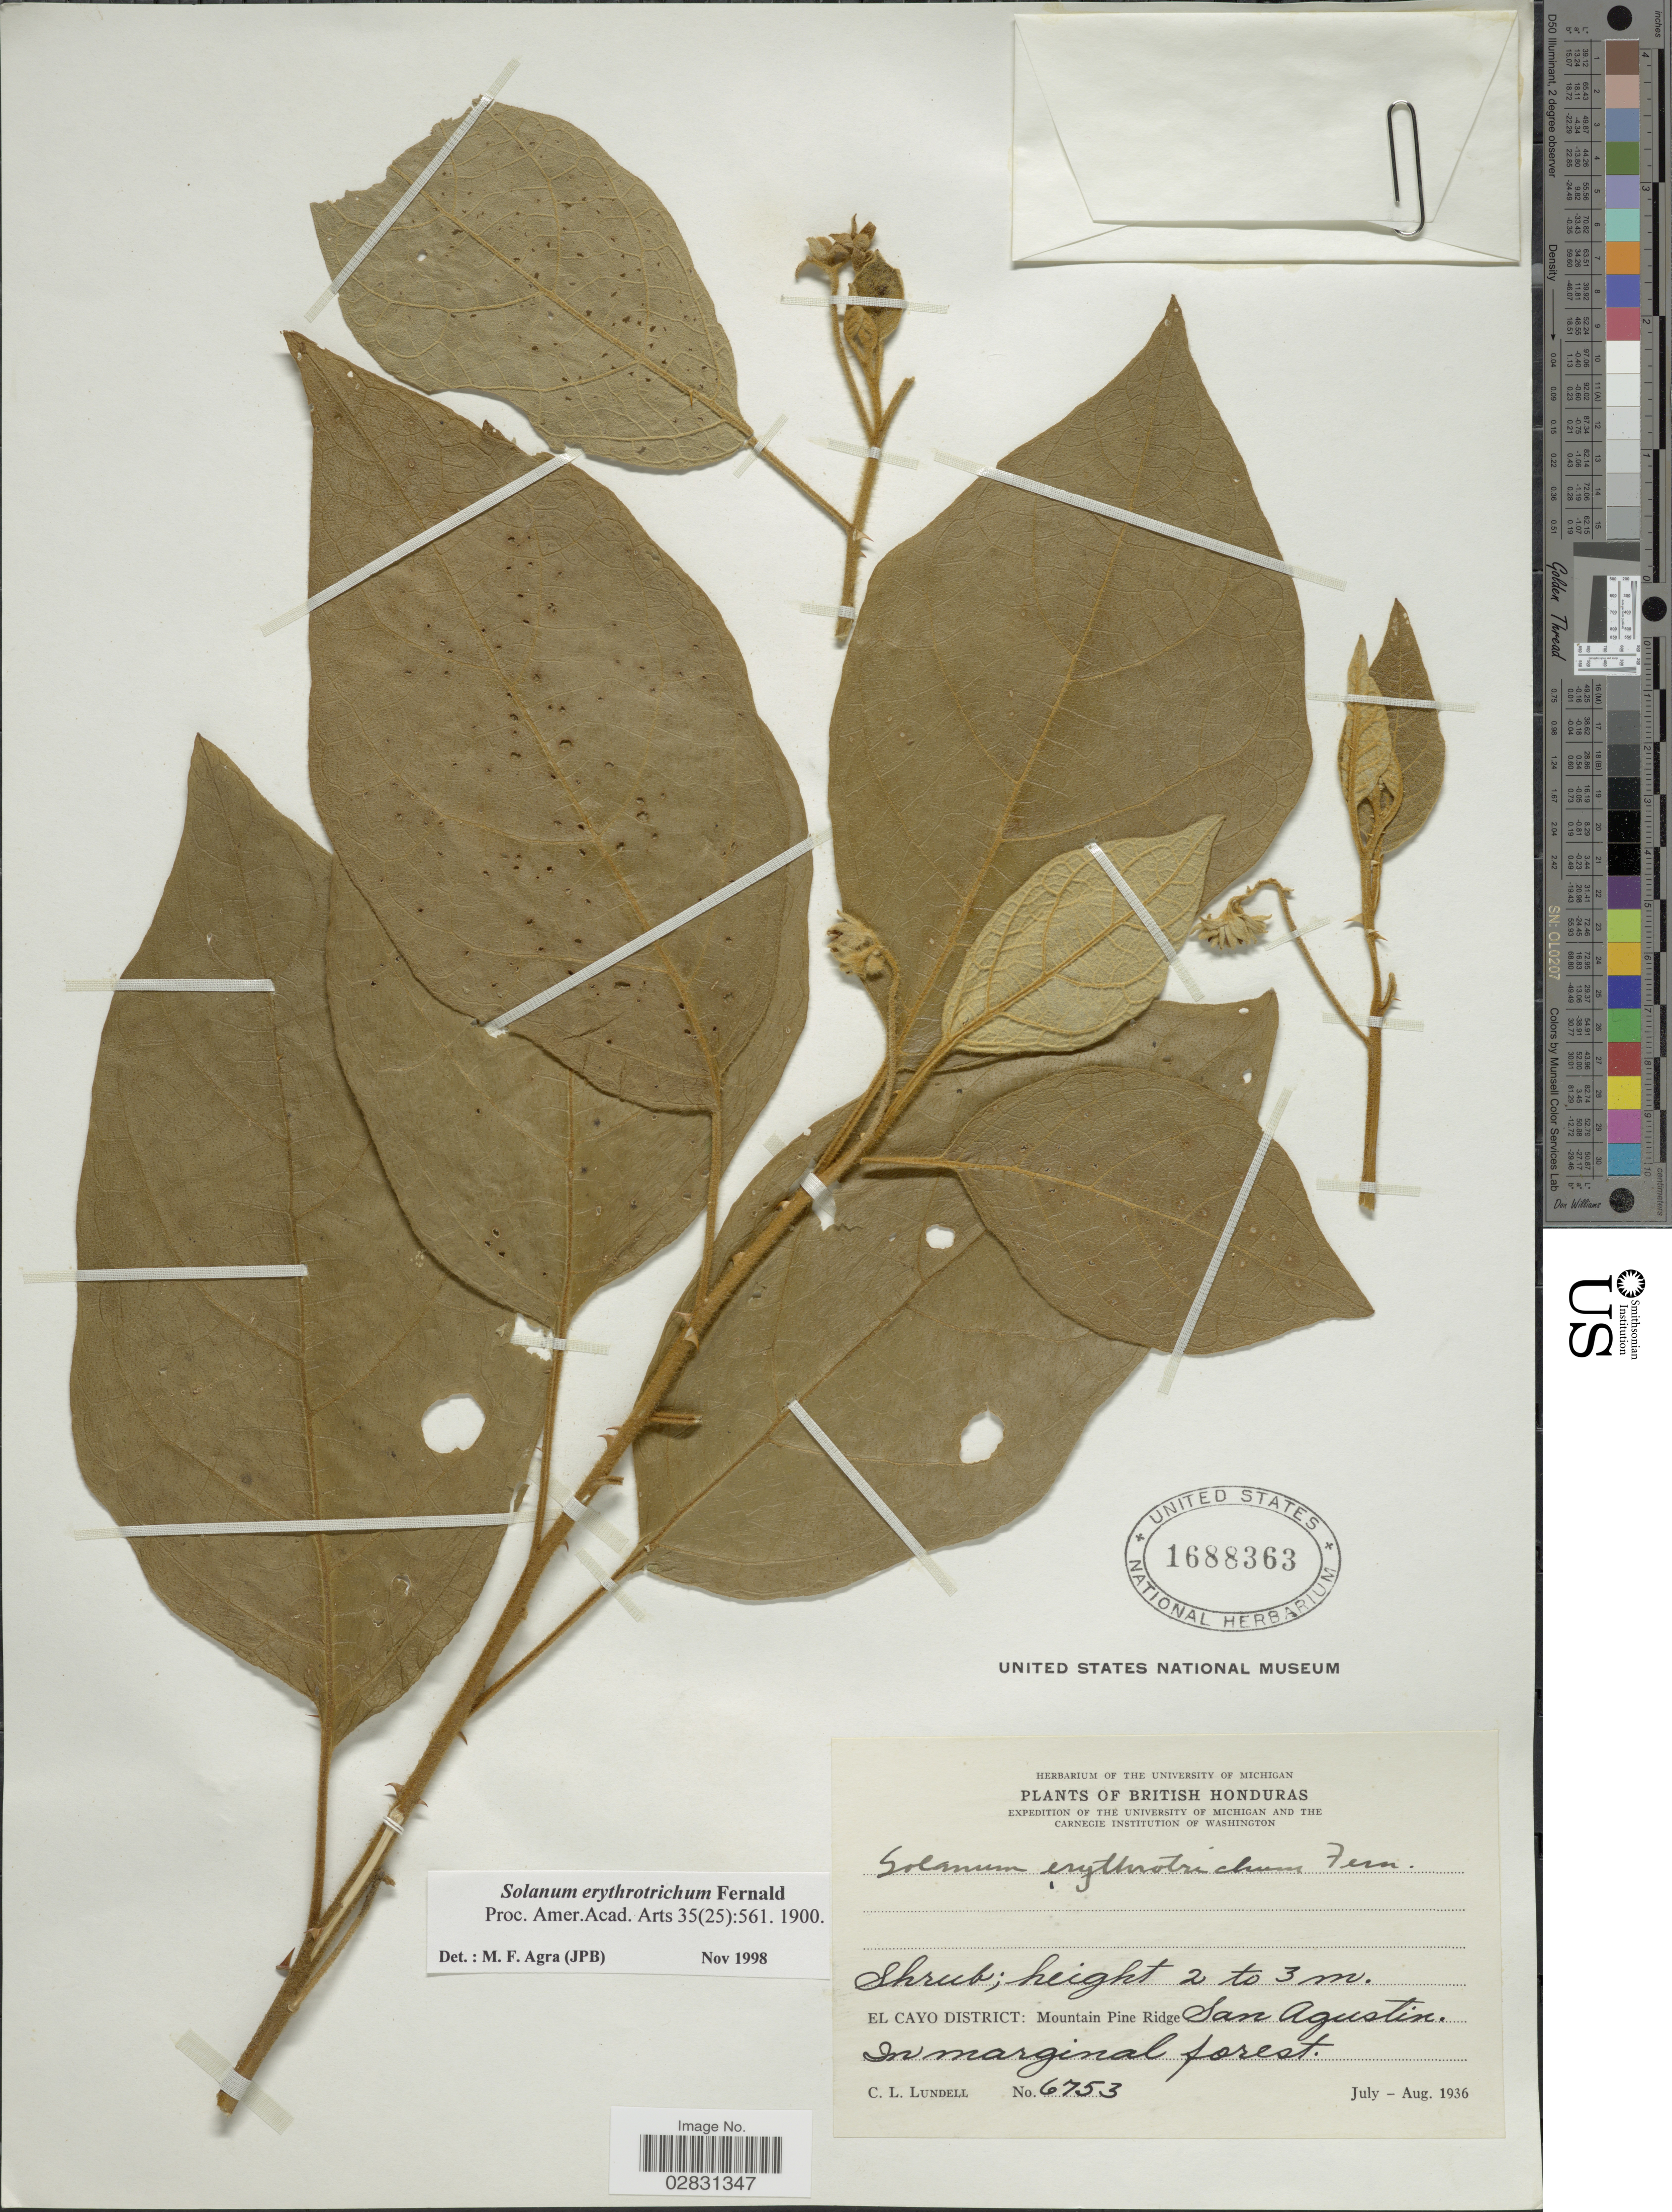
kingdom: Plantae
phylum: Tracheophyta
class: Magnoliopsida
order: Solanales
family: Solanaceae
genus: Solanum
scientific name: Solanum erythrotrichum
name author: Fernald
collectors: C. L. Lundell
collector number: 6753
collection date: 1936-07/1936-08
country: Belize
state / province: Cayo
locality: British Honduras, El Cayo District: Mountain Pine Ridge, San Augustin.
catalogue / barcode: US 1688363